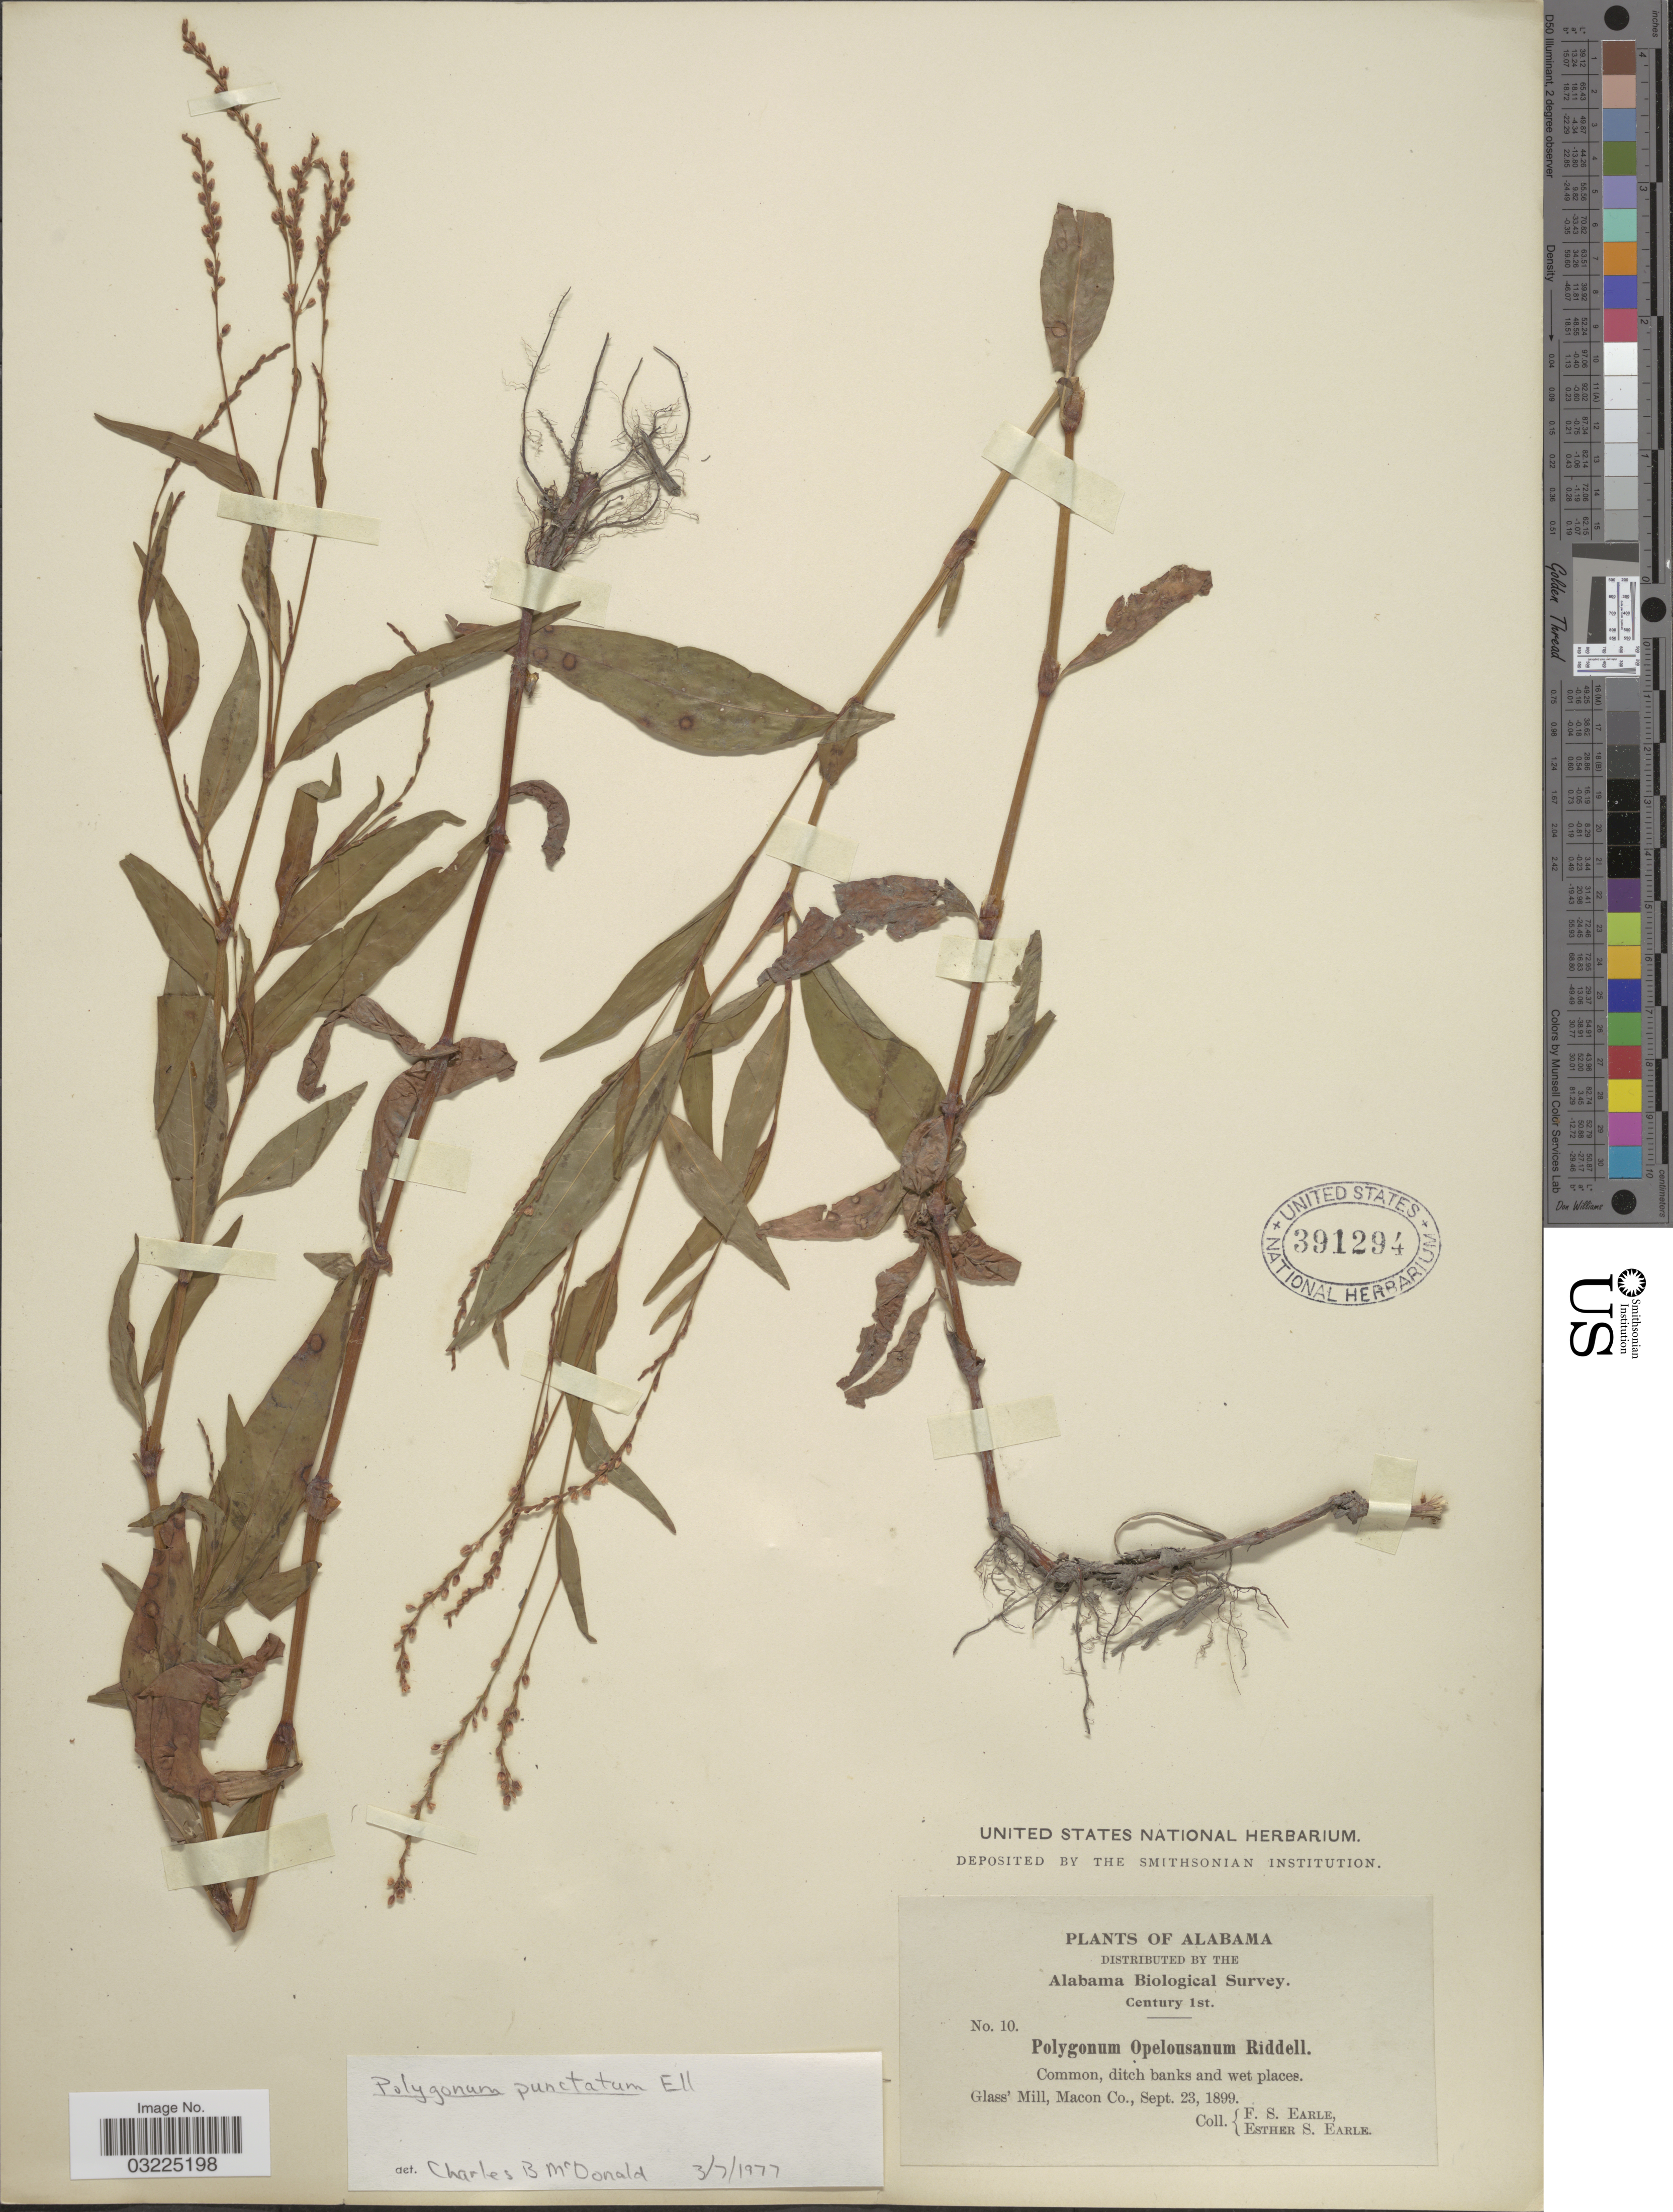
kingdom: Plantae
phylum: Tracheophyta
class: Magnoliopsida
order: Caryophyllales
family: Polygonaceae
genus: Persicaria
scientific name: Persicaria punctata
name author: (Elliott) Small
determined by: Atha, D. E.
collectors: F. S. Earle & E. S. Earle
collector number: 10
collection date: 1899-09-23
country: United States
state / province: Alabama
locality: Glass' Mill, Macon Co.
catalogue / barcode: US 391294